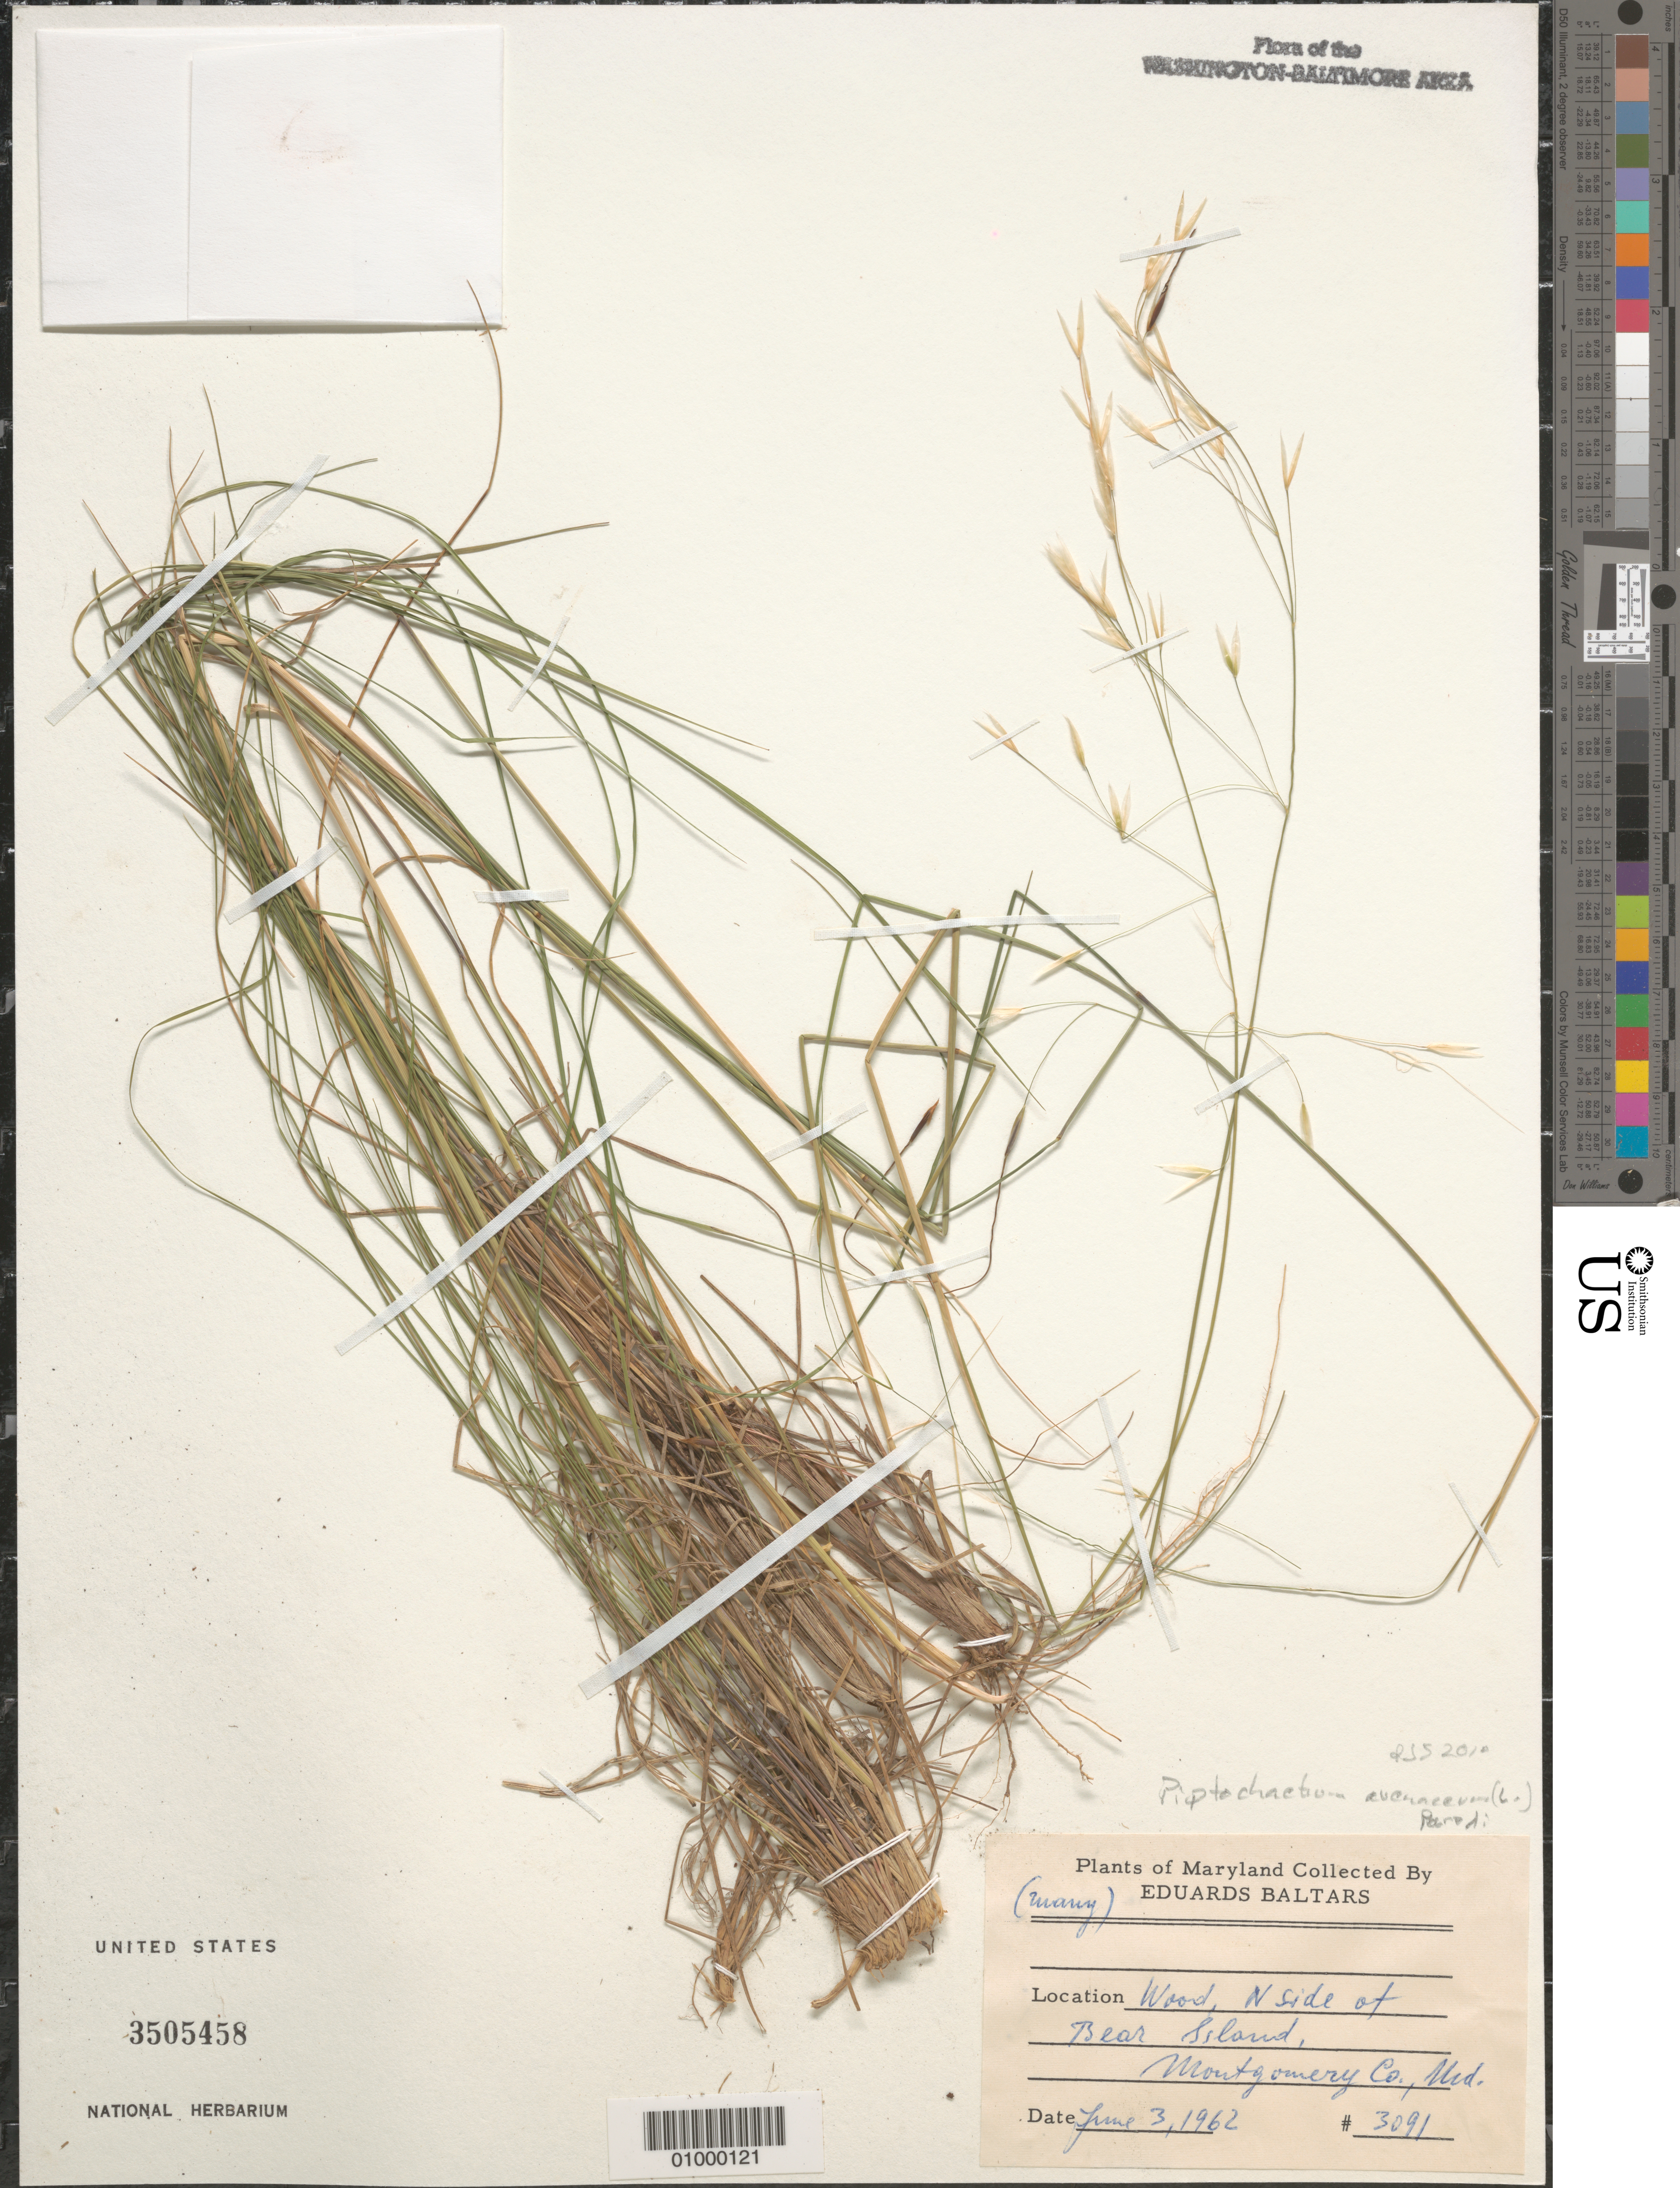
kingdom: Plantae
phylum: Tracheophyta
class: Liliopsida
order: Poales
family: Poaceae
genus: Piptochaetium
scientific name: Piptochaetium avenaceum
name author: (L.) Parodi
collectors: E. Baltars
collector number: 3091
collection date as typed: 03 Jun 1962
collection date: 1962-06-03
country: United States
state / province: Maryland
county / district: Montgomery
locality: N side of Bear Island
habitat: wood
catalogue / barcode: US 3505458